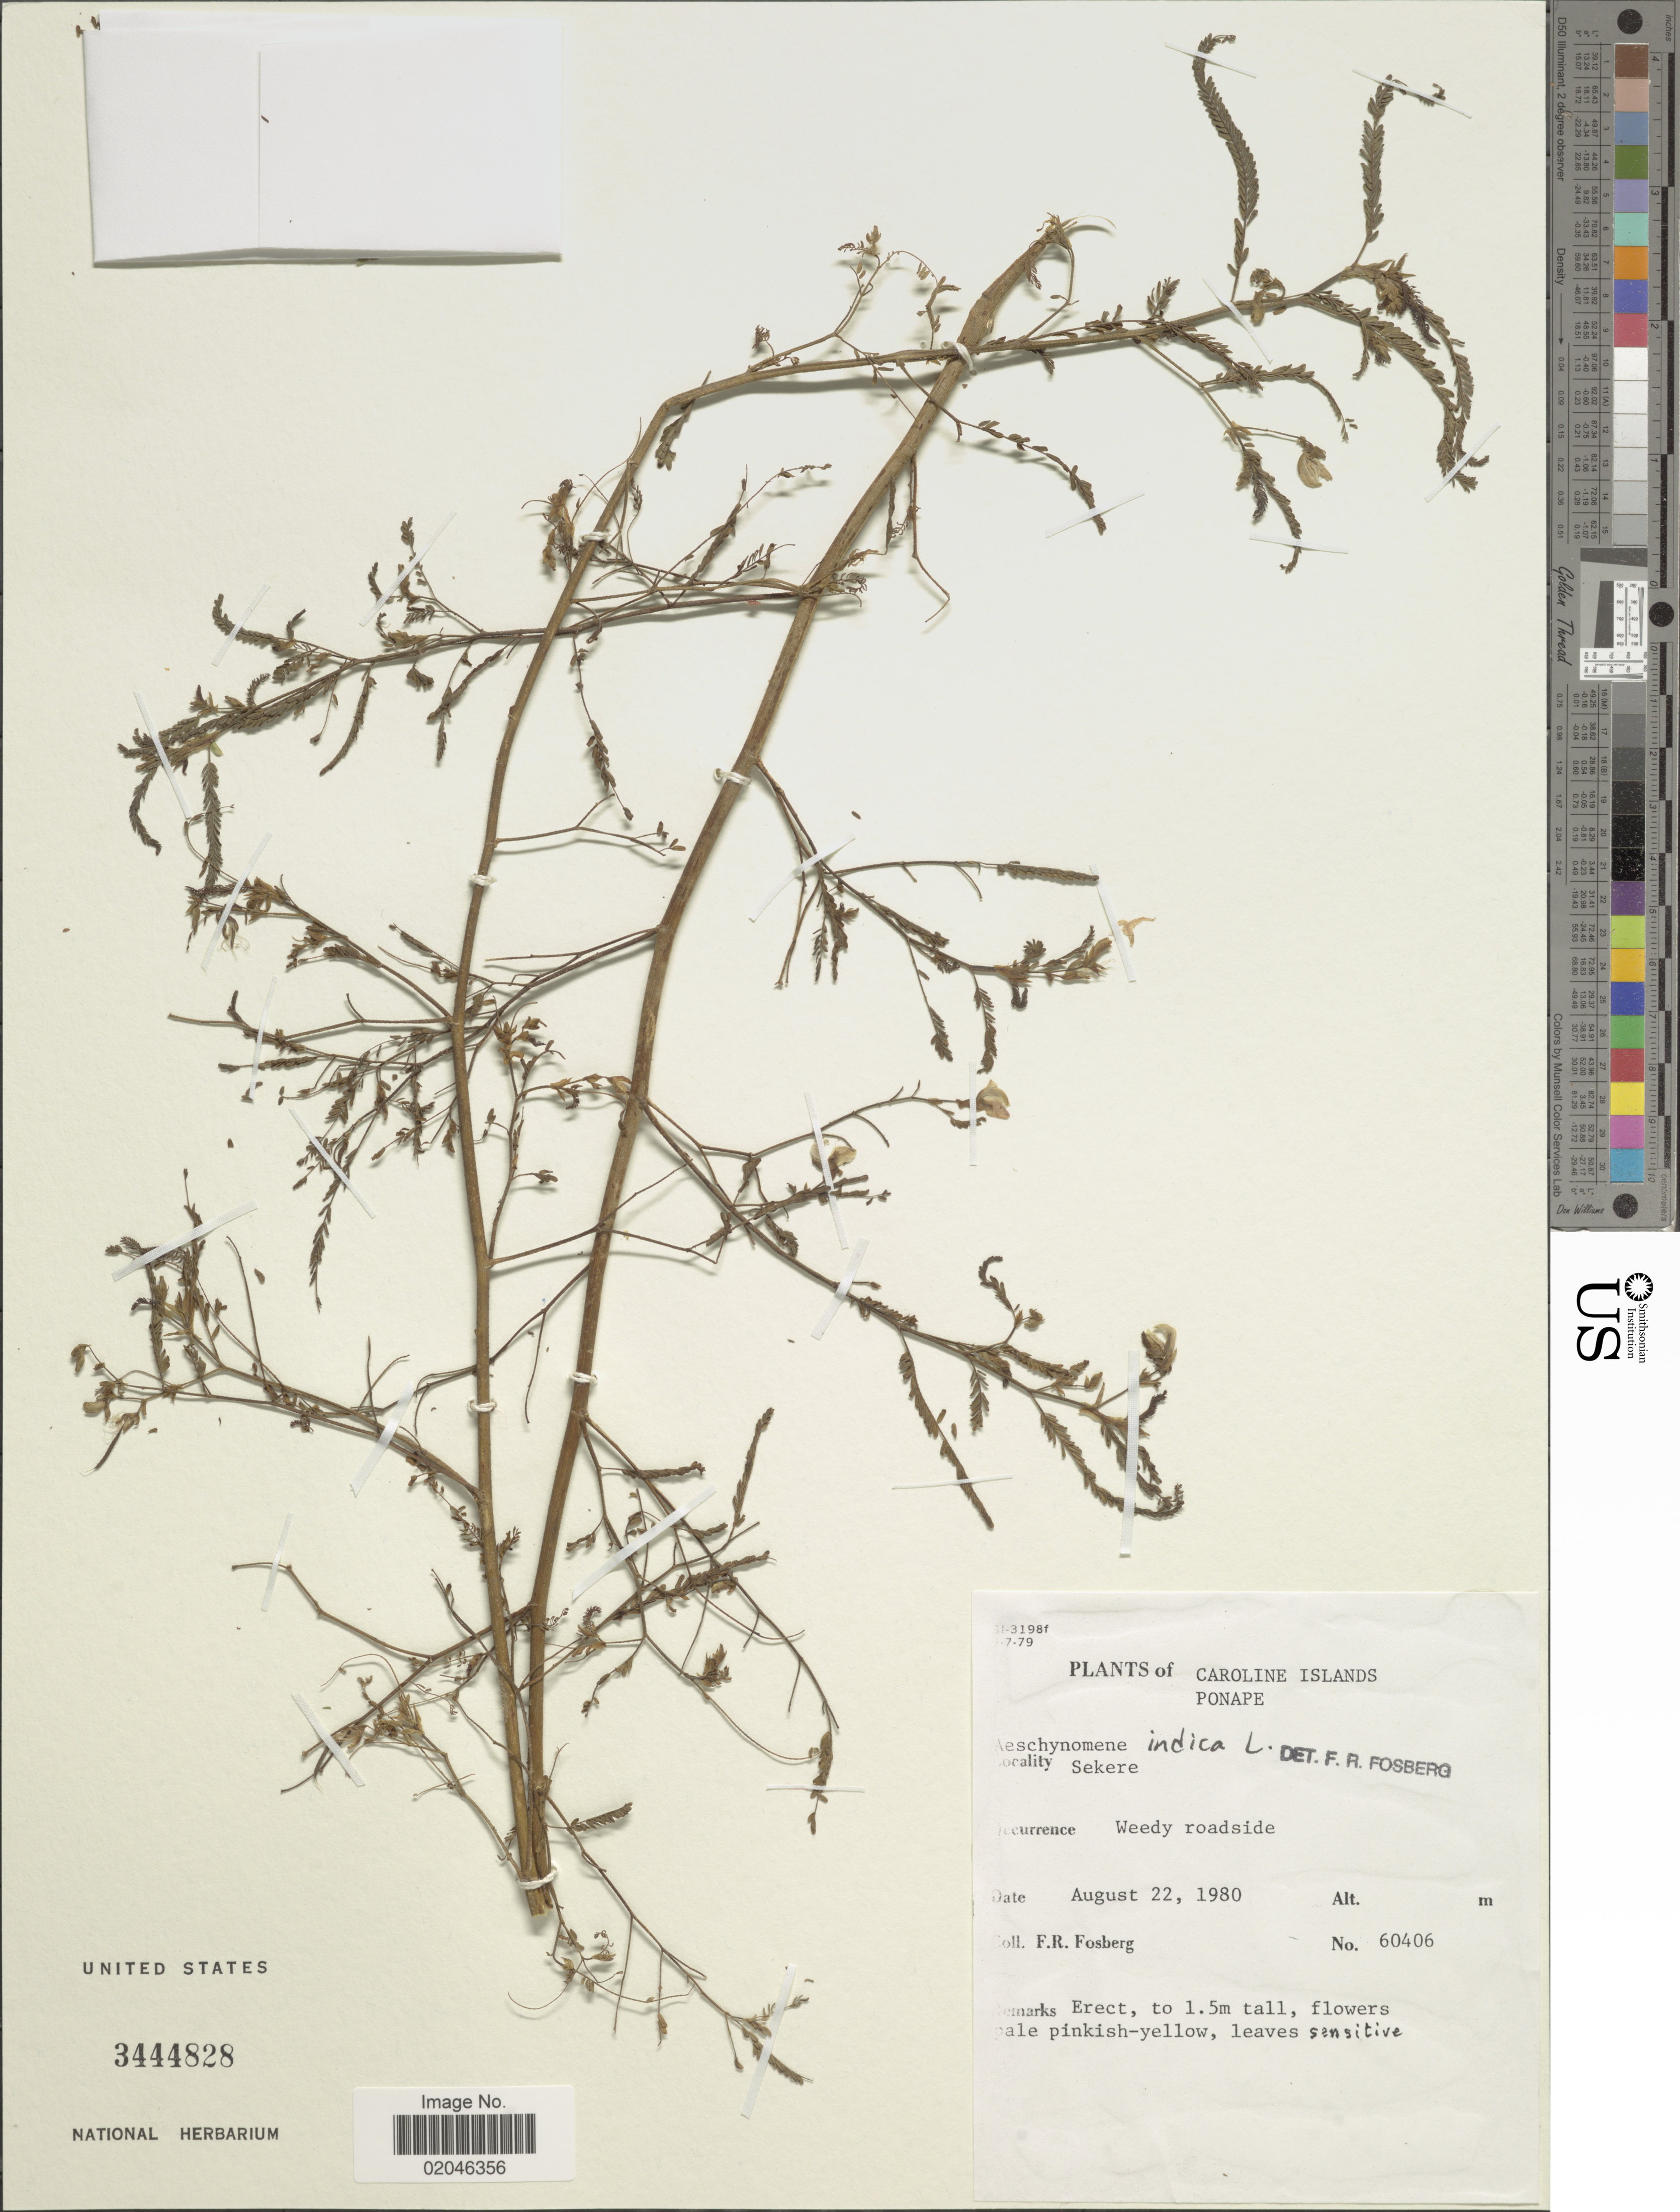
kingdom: Plantae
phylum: Tracheophyta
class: Magnoliopsida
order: Fabales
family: Fabaceae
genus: Aeschynomene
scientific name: Aeschynomene indica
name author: L.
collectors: F. R. Fosberg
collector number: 60406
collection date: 1980-08-22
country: Micronesia, Federated States of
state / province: Pohnpei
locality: Caroline Islands. Ponape. Sekere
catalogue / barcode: US 3444828